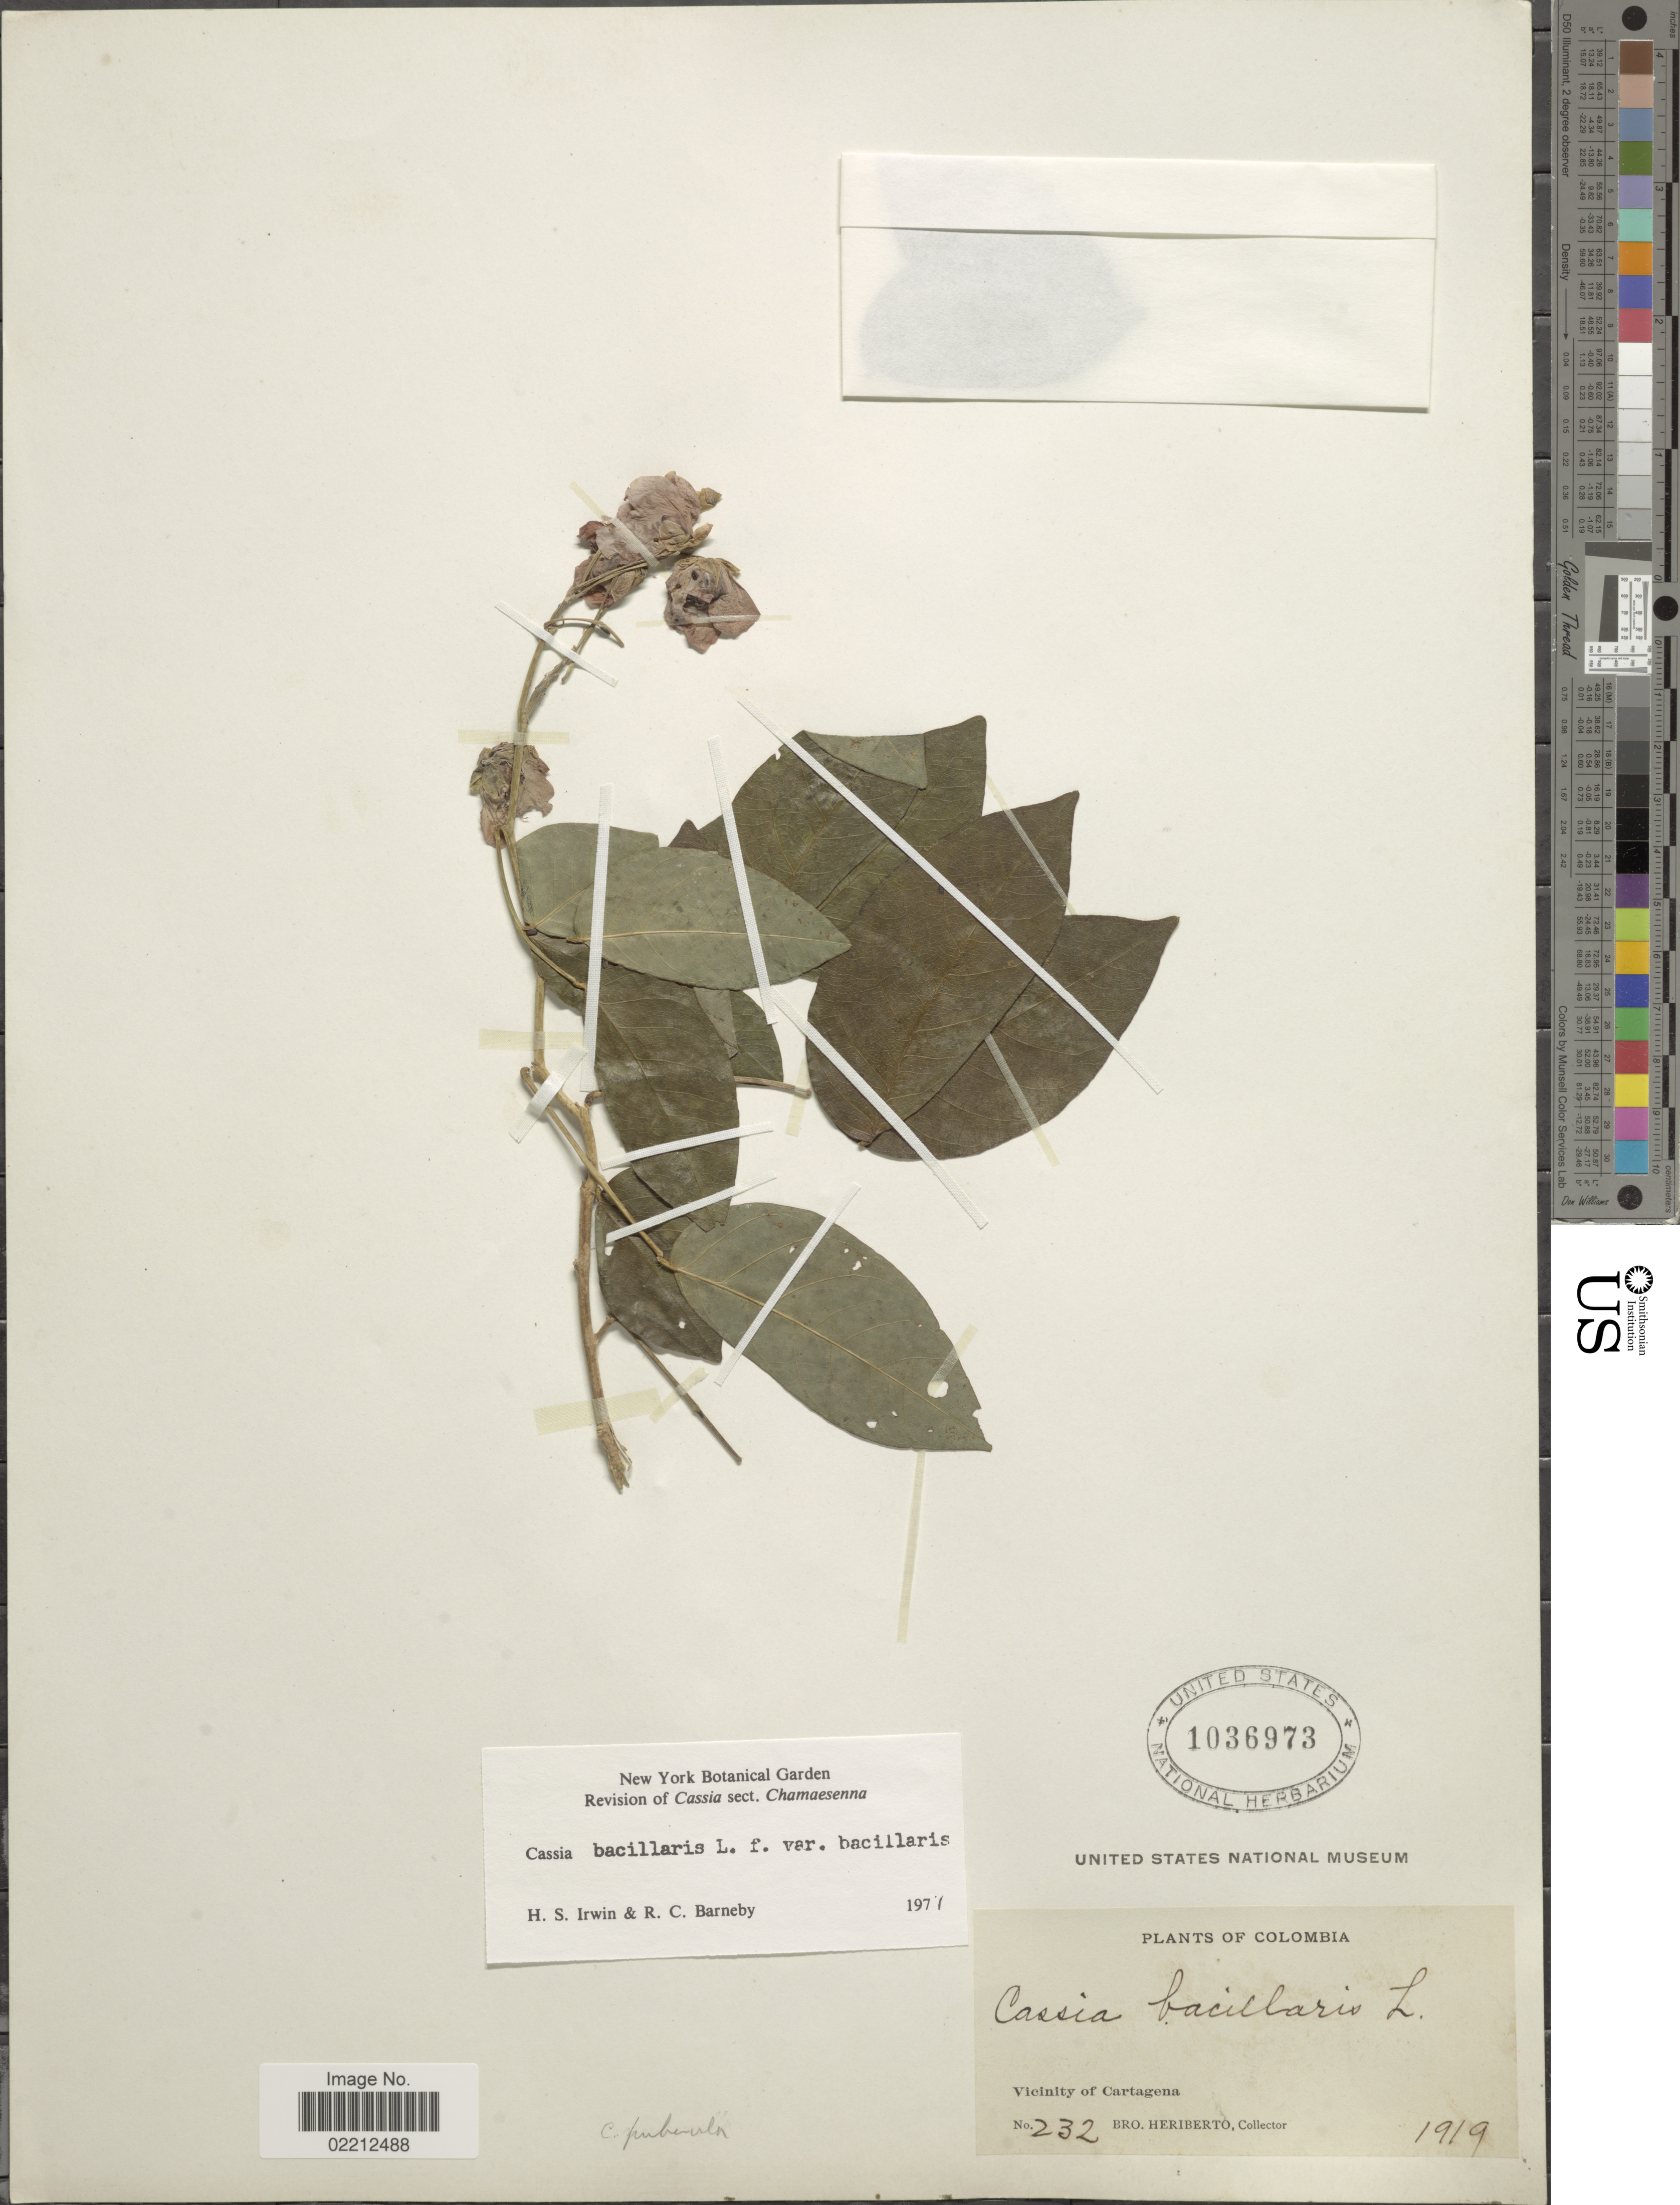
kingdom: Plantae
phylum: Tracheophyta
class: Magnoliopsida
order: Fabales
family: Fabaceae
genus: Senna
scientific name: Senna bacillaris var. bacillaris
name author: (L. f.) H.S. Irwin & Barneby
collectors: B. Heriberto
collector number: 232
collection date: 1919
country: Colombia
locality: Vicinity of Cartagena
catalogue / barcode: US 1036973